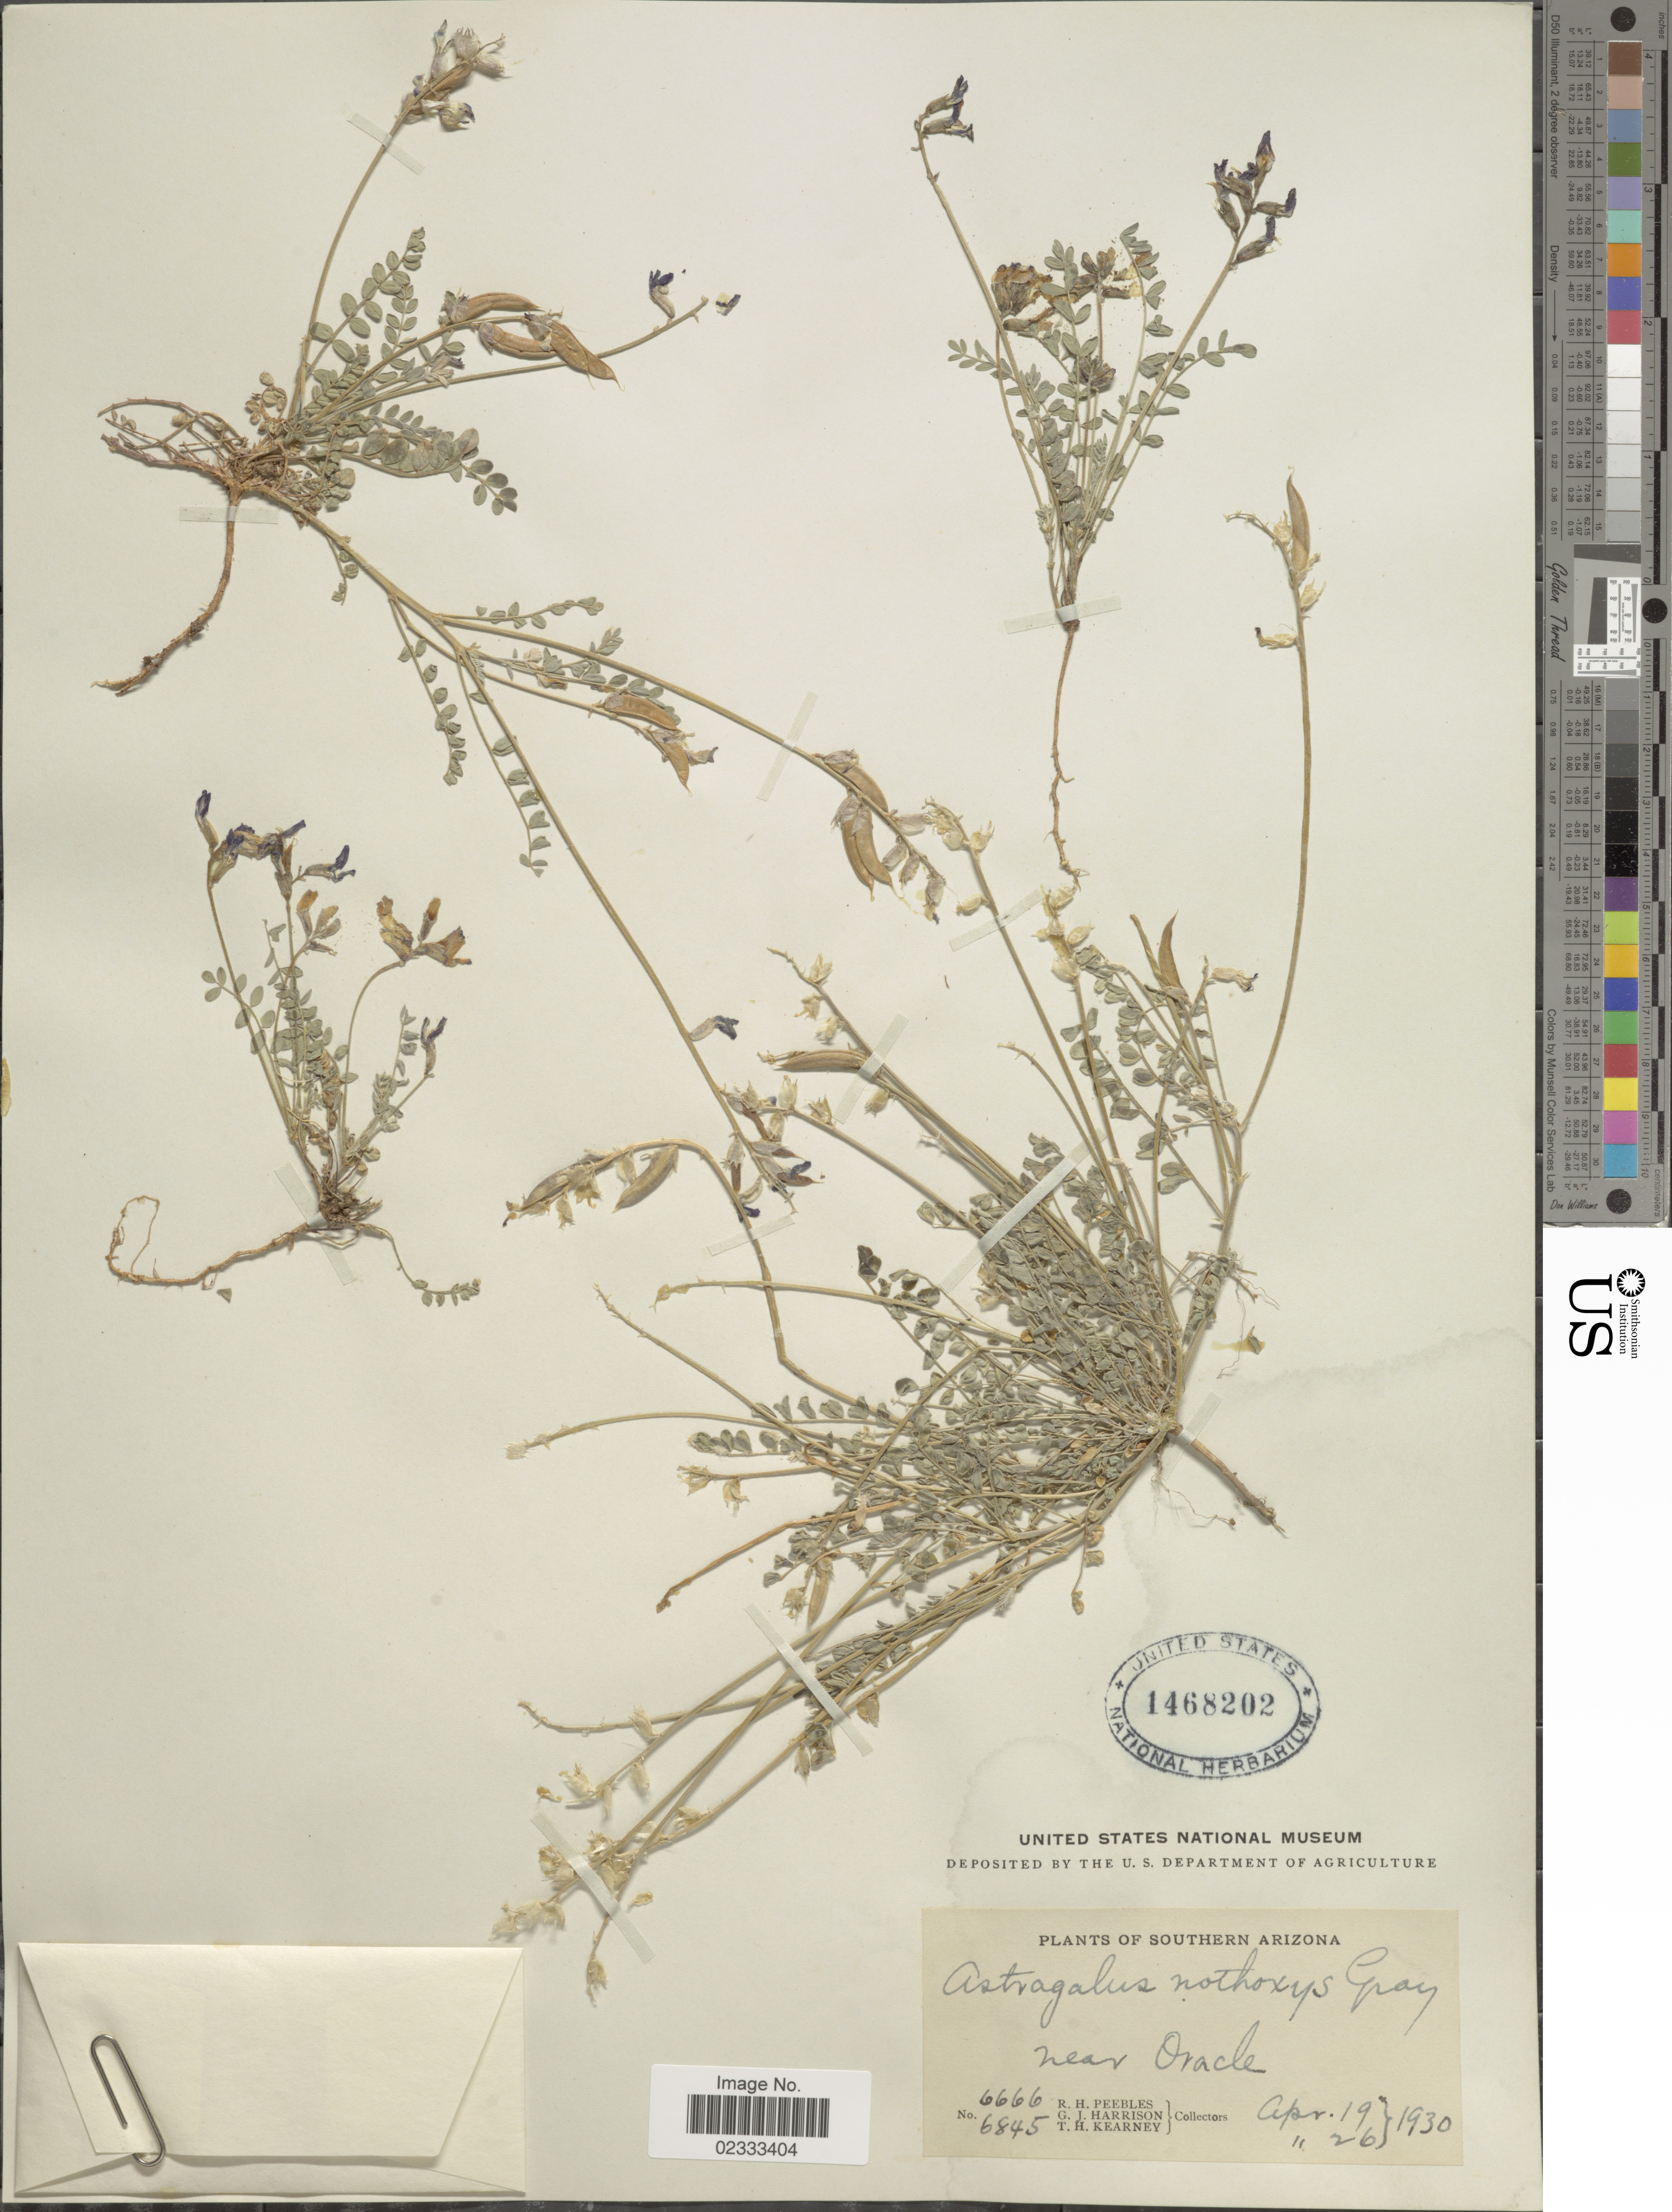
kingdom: Plantae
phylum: Tracheophyta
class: Magnoliopsida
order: Fabales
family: Fabaceae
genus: Astragalus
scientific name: Astragalus nothoxys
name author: A. Gray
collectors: R. H. Peebles, G. J. Harrison & T. H. Kearney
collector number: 6666/6845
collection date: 1930-04-19/1930-04-26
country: United States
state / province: Arizona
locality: Southern Arizona, near Oracle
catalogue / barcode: US 1468202